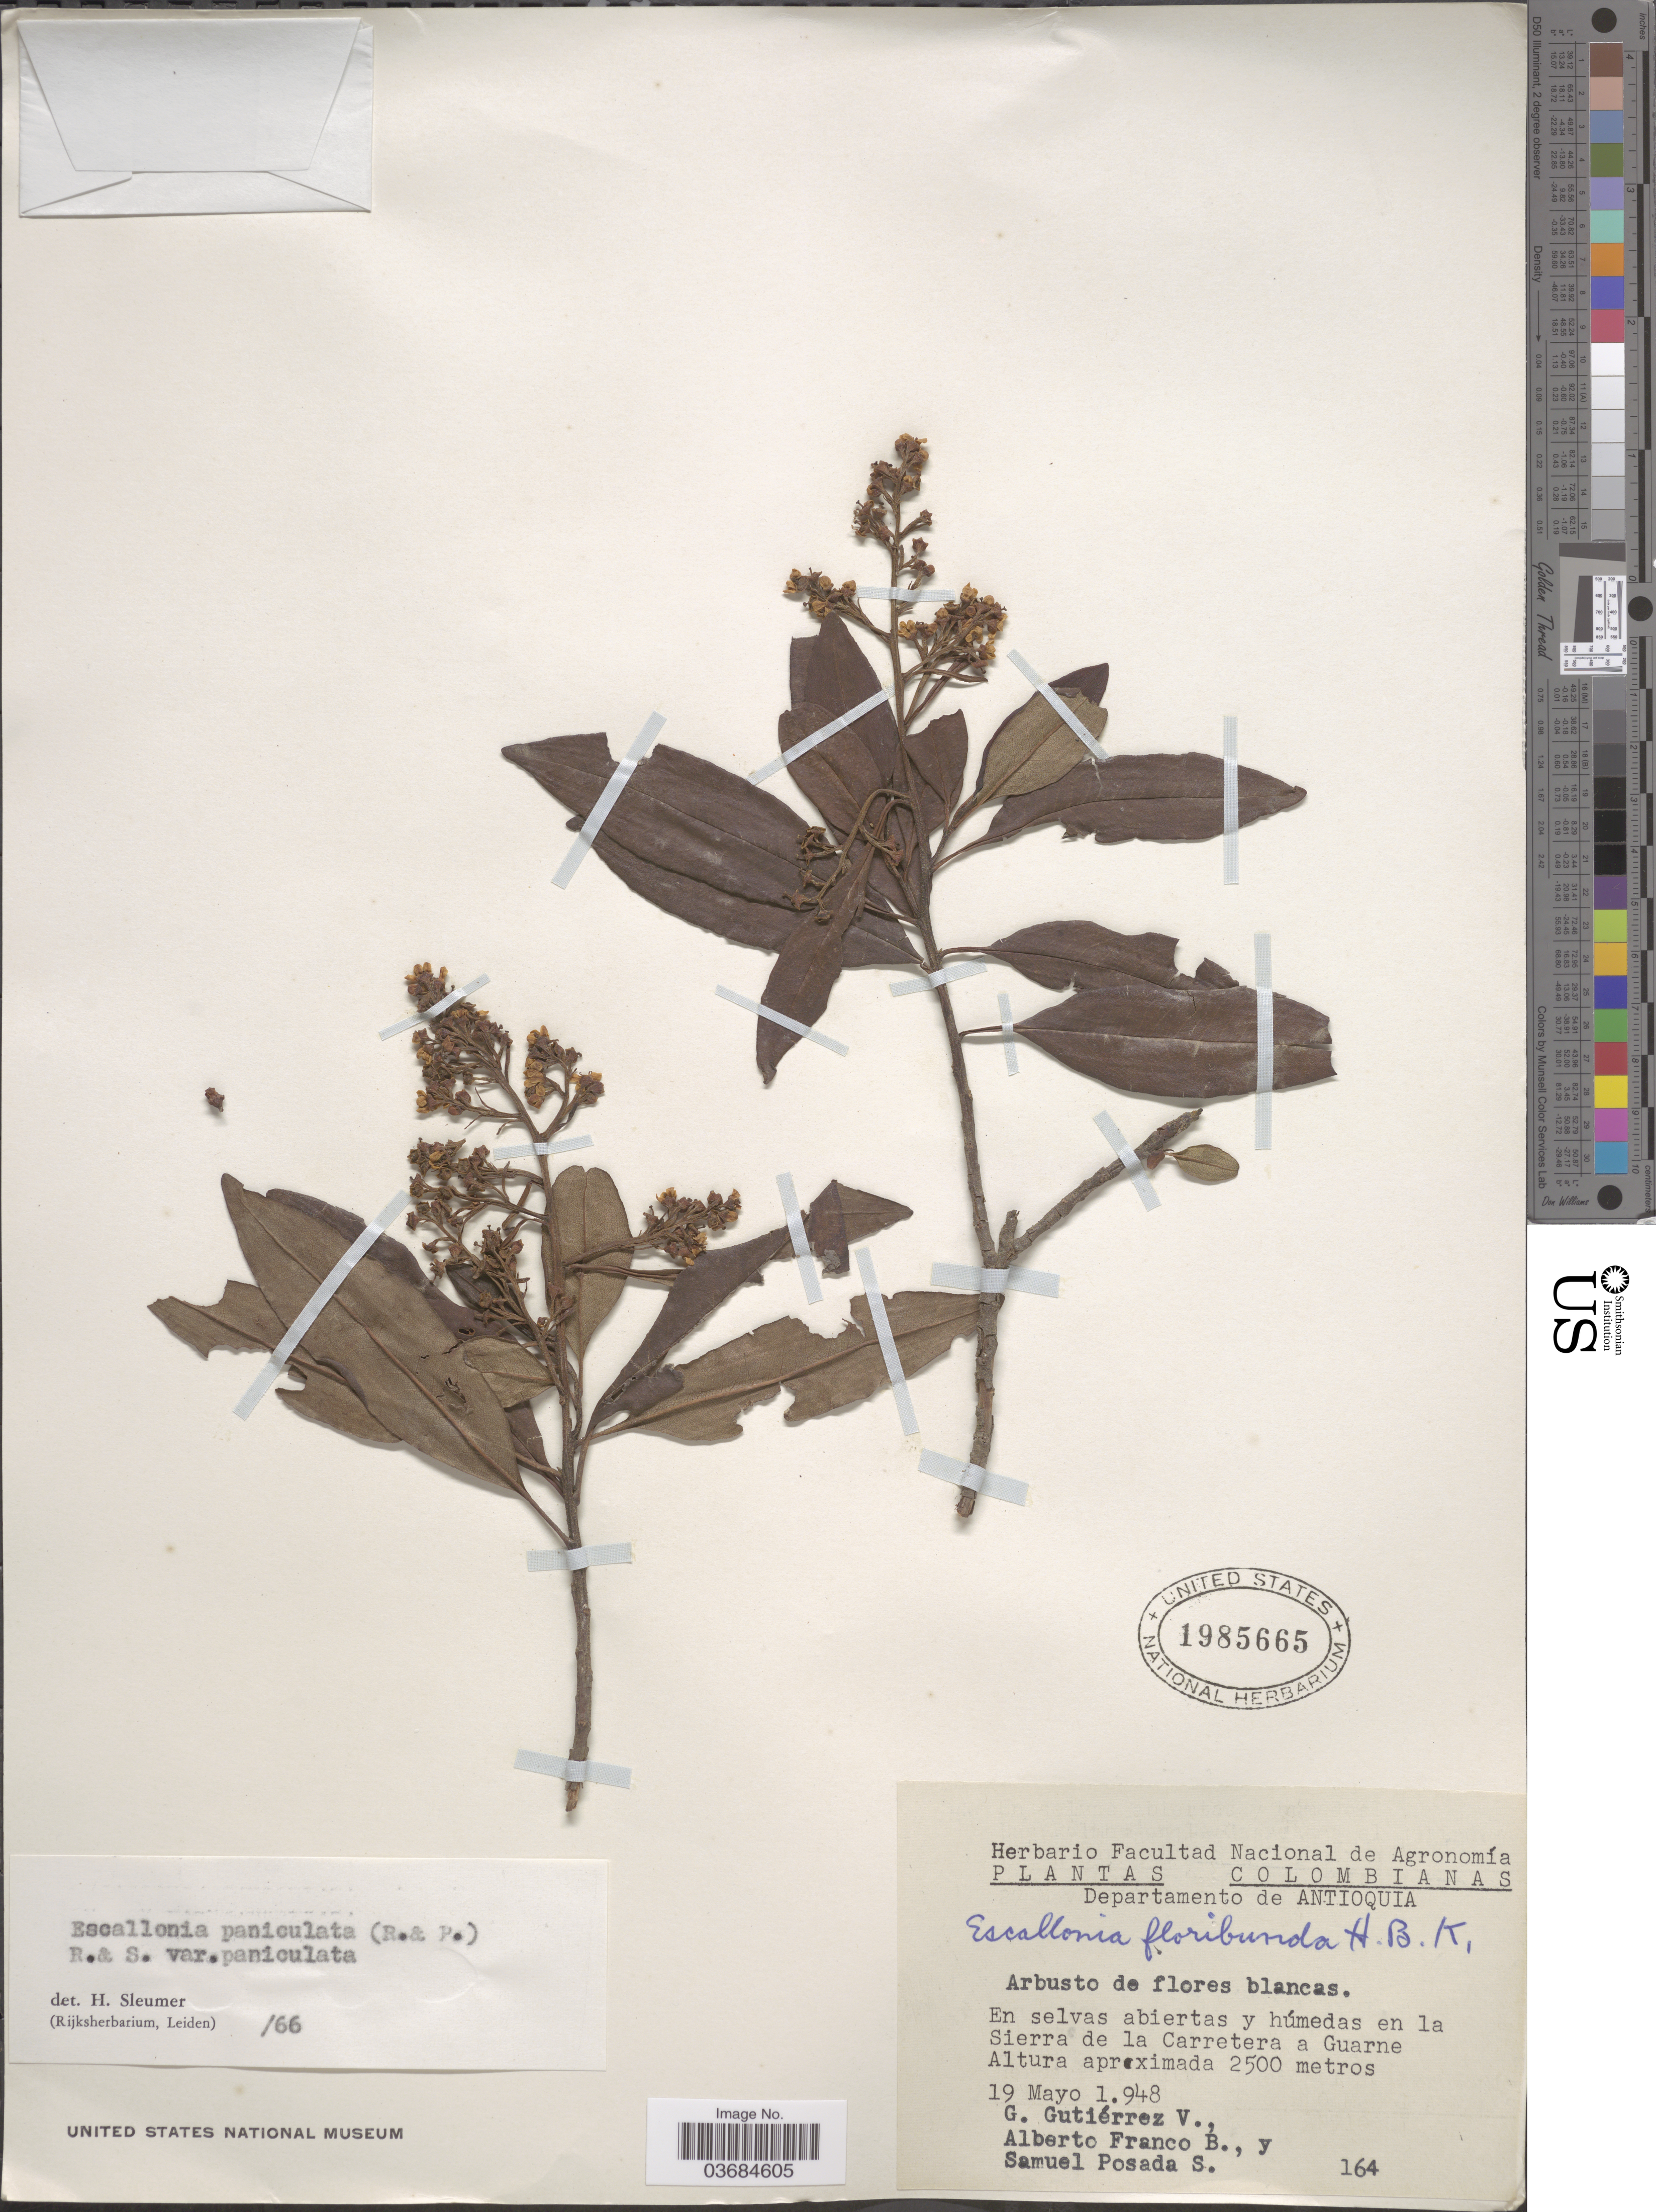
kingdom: Plantae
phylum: Tracheophyta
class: Magnoliopsida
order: Escalloniales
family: Escalloniaceae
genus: Escallonia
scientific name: Escallonia paniculata var. paniculata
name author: (Ruiz & Pav.) Roem. & Schult.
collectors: G. Gutiérrez V., A. Franco B. & S. Posada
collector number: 164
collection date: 1948-05-19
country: Colombia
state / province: Antioquia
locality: Departamento de Antioquia. En selvas abiertas y húmedas en la Sierra de la Carretera a Guarne.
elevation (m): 2500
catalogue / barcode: US 1985665